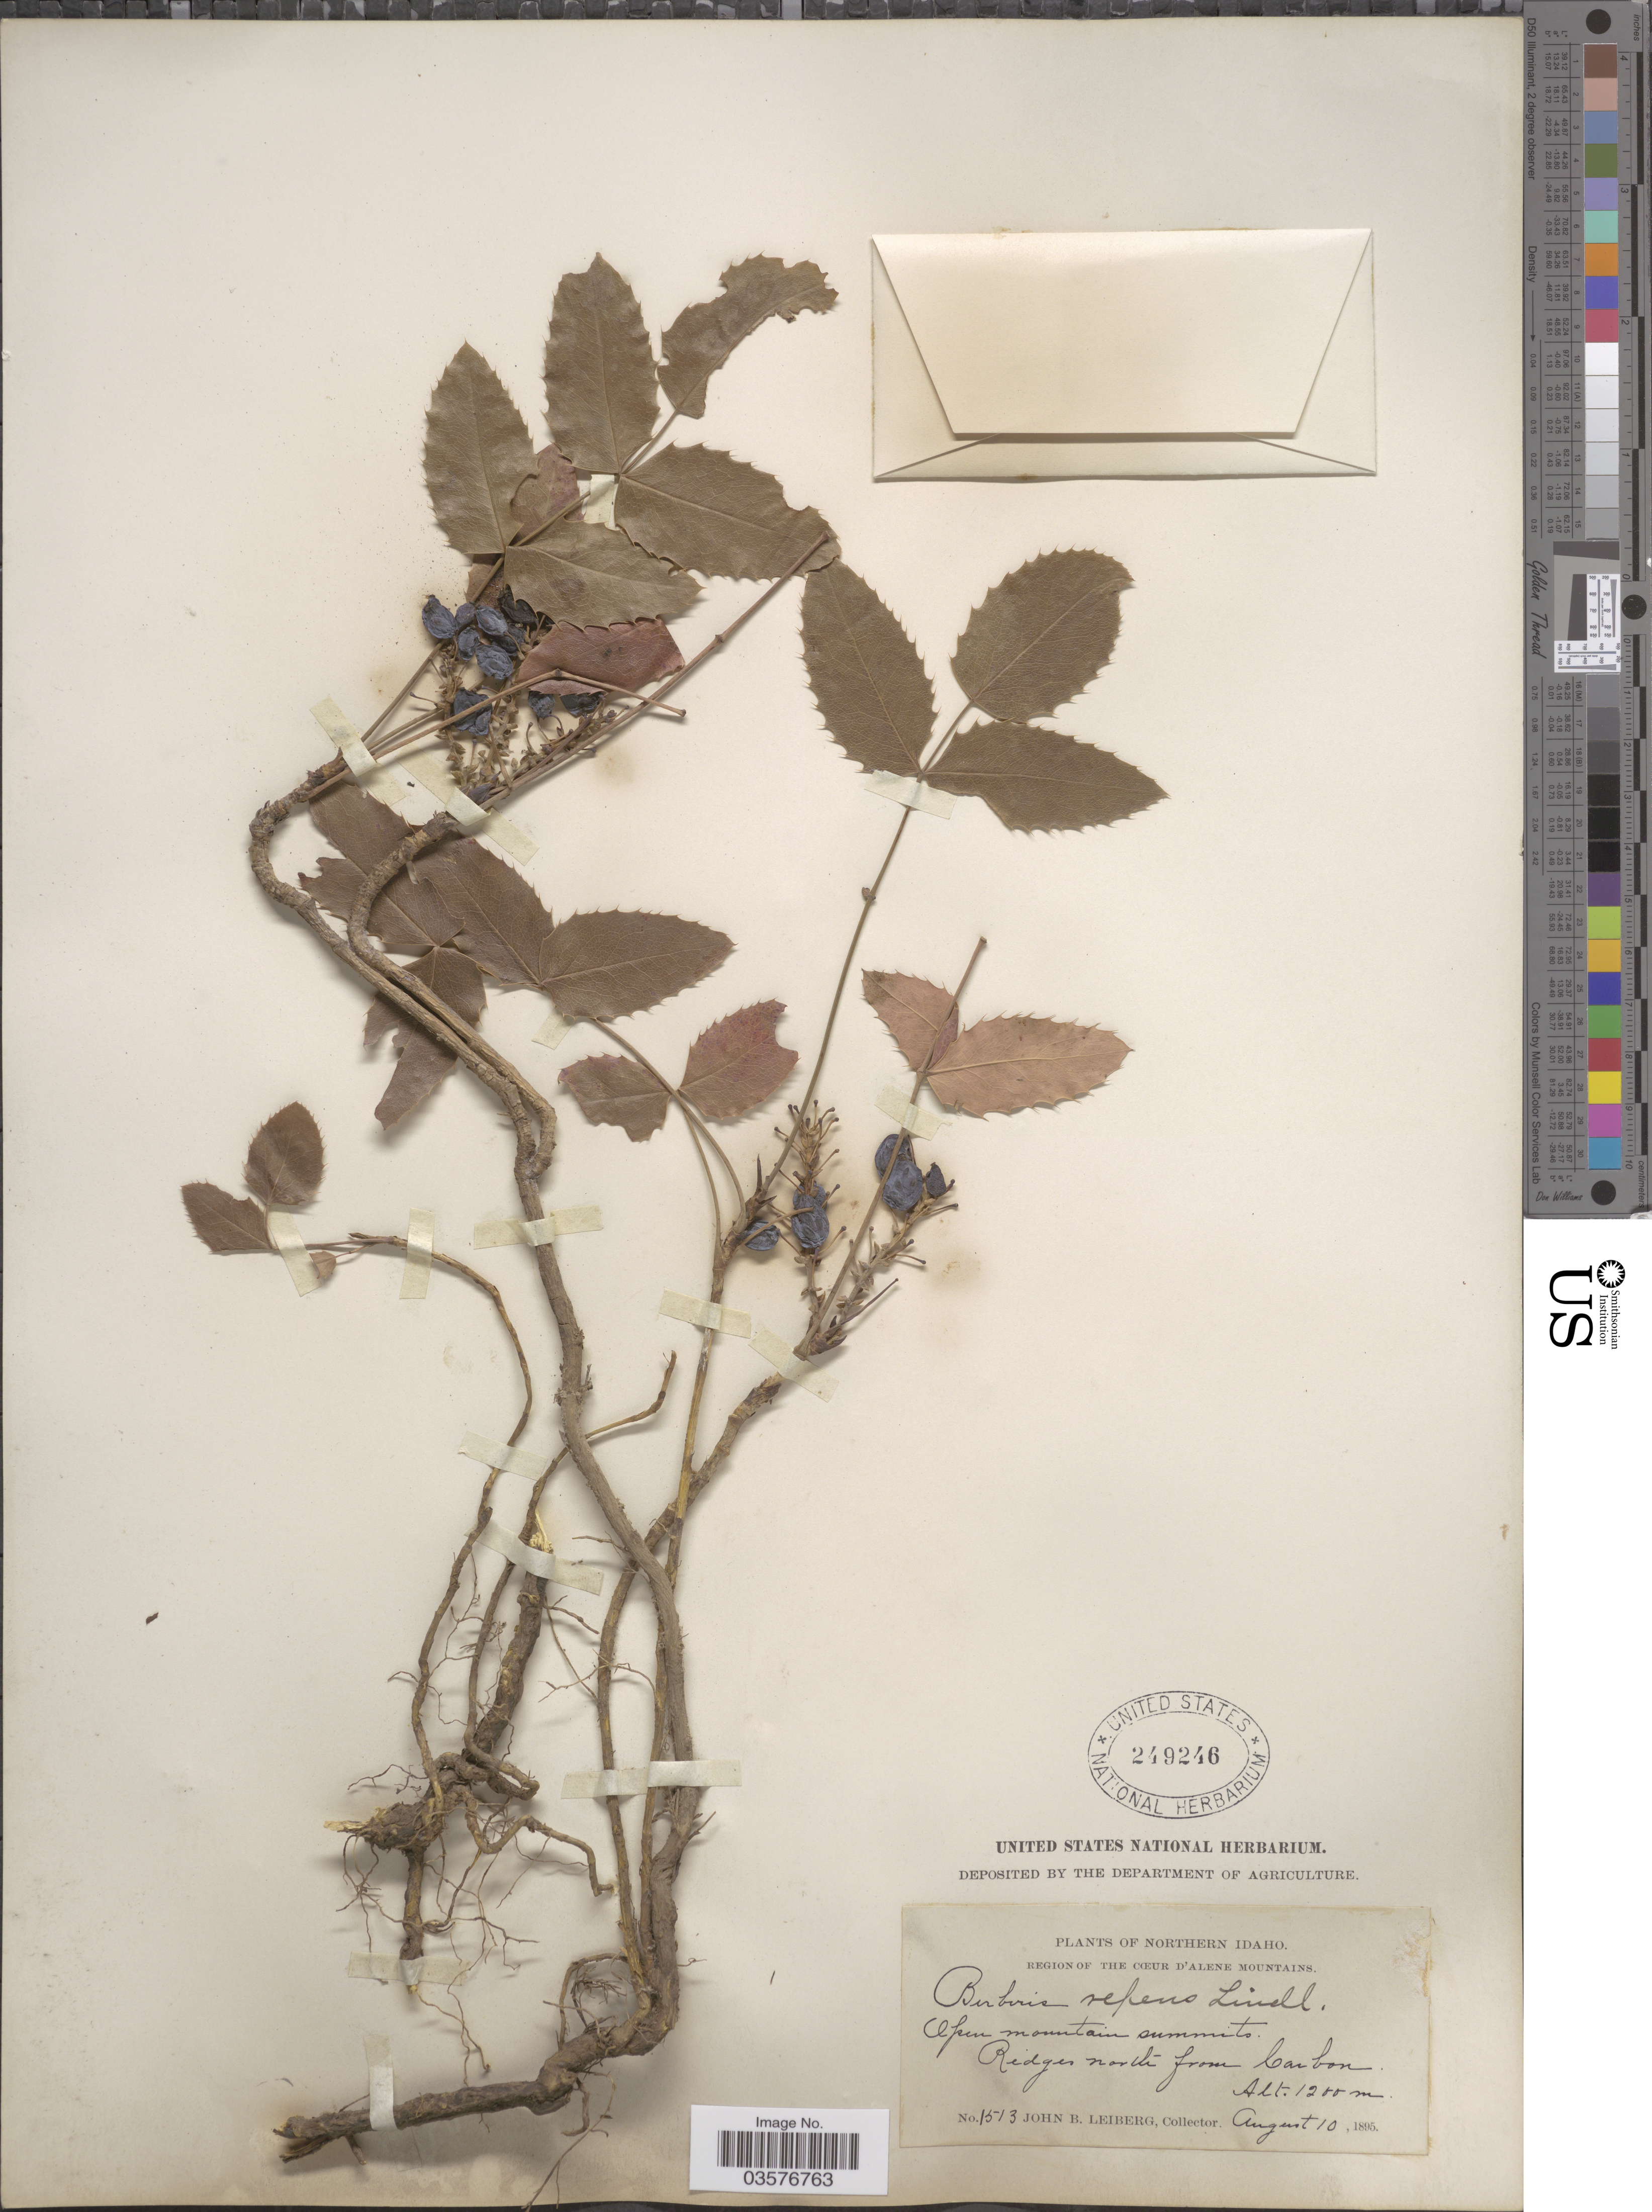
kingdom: Plantae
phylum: Tracheophyta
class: Magnoliopsida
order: Ranunculales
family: Berberidaceae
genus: Mahonia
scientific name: Mahonia repens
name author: (Lindl.) G. Don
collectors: J. B. Leiberg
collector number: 1513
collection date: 1895-08-10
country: United States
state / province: Idaho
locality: Northern Idaho. Region of the Cæur D'Alene Mountains. Open mountain summits. Ridges north from Carbon.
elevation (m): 1200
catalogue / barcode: US 249246